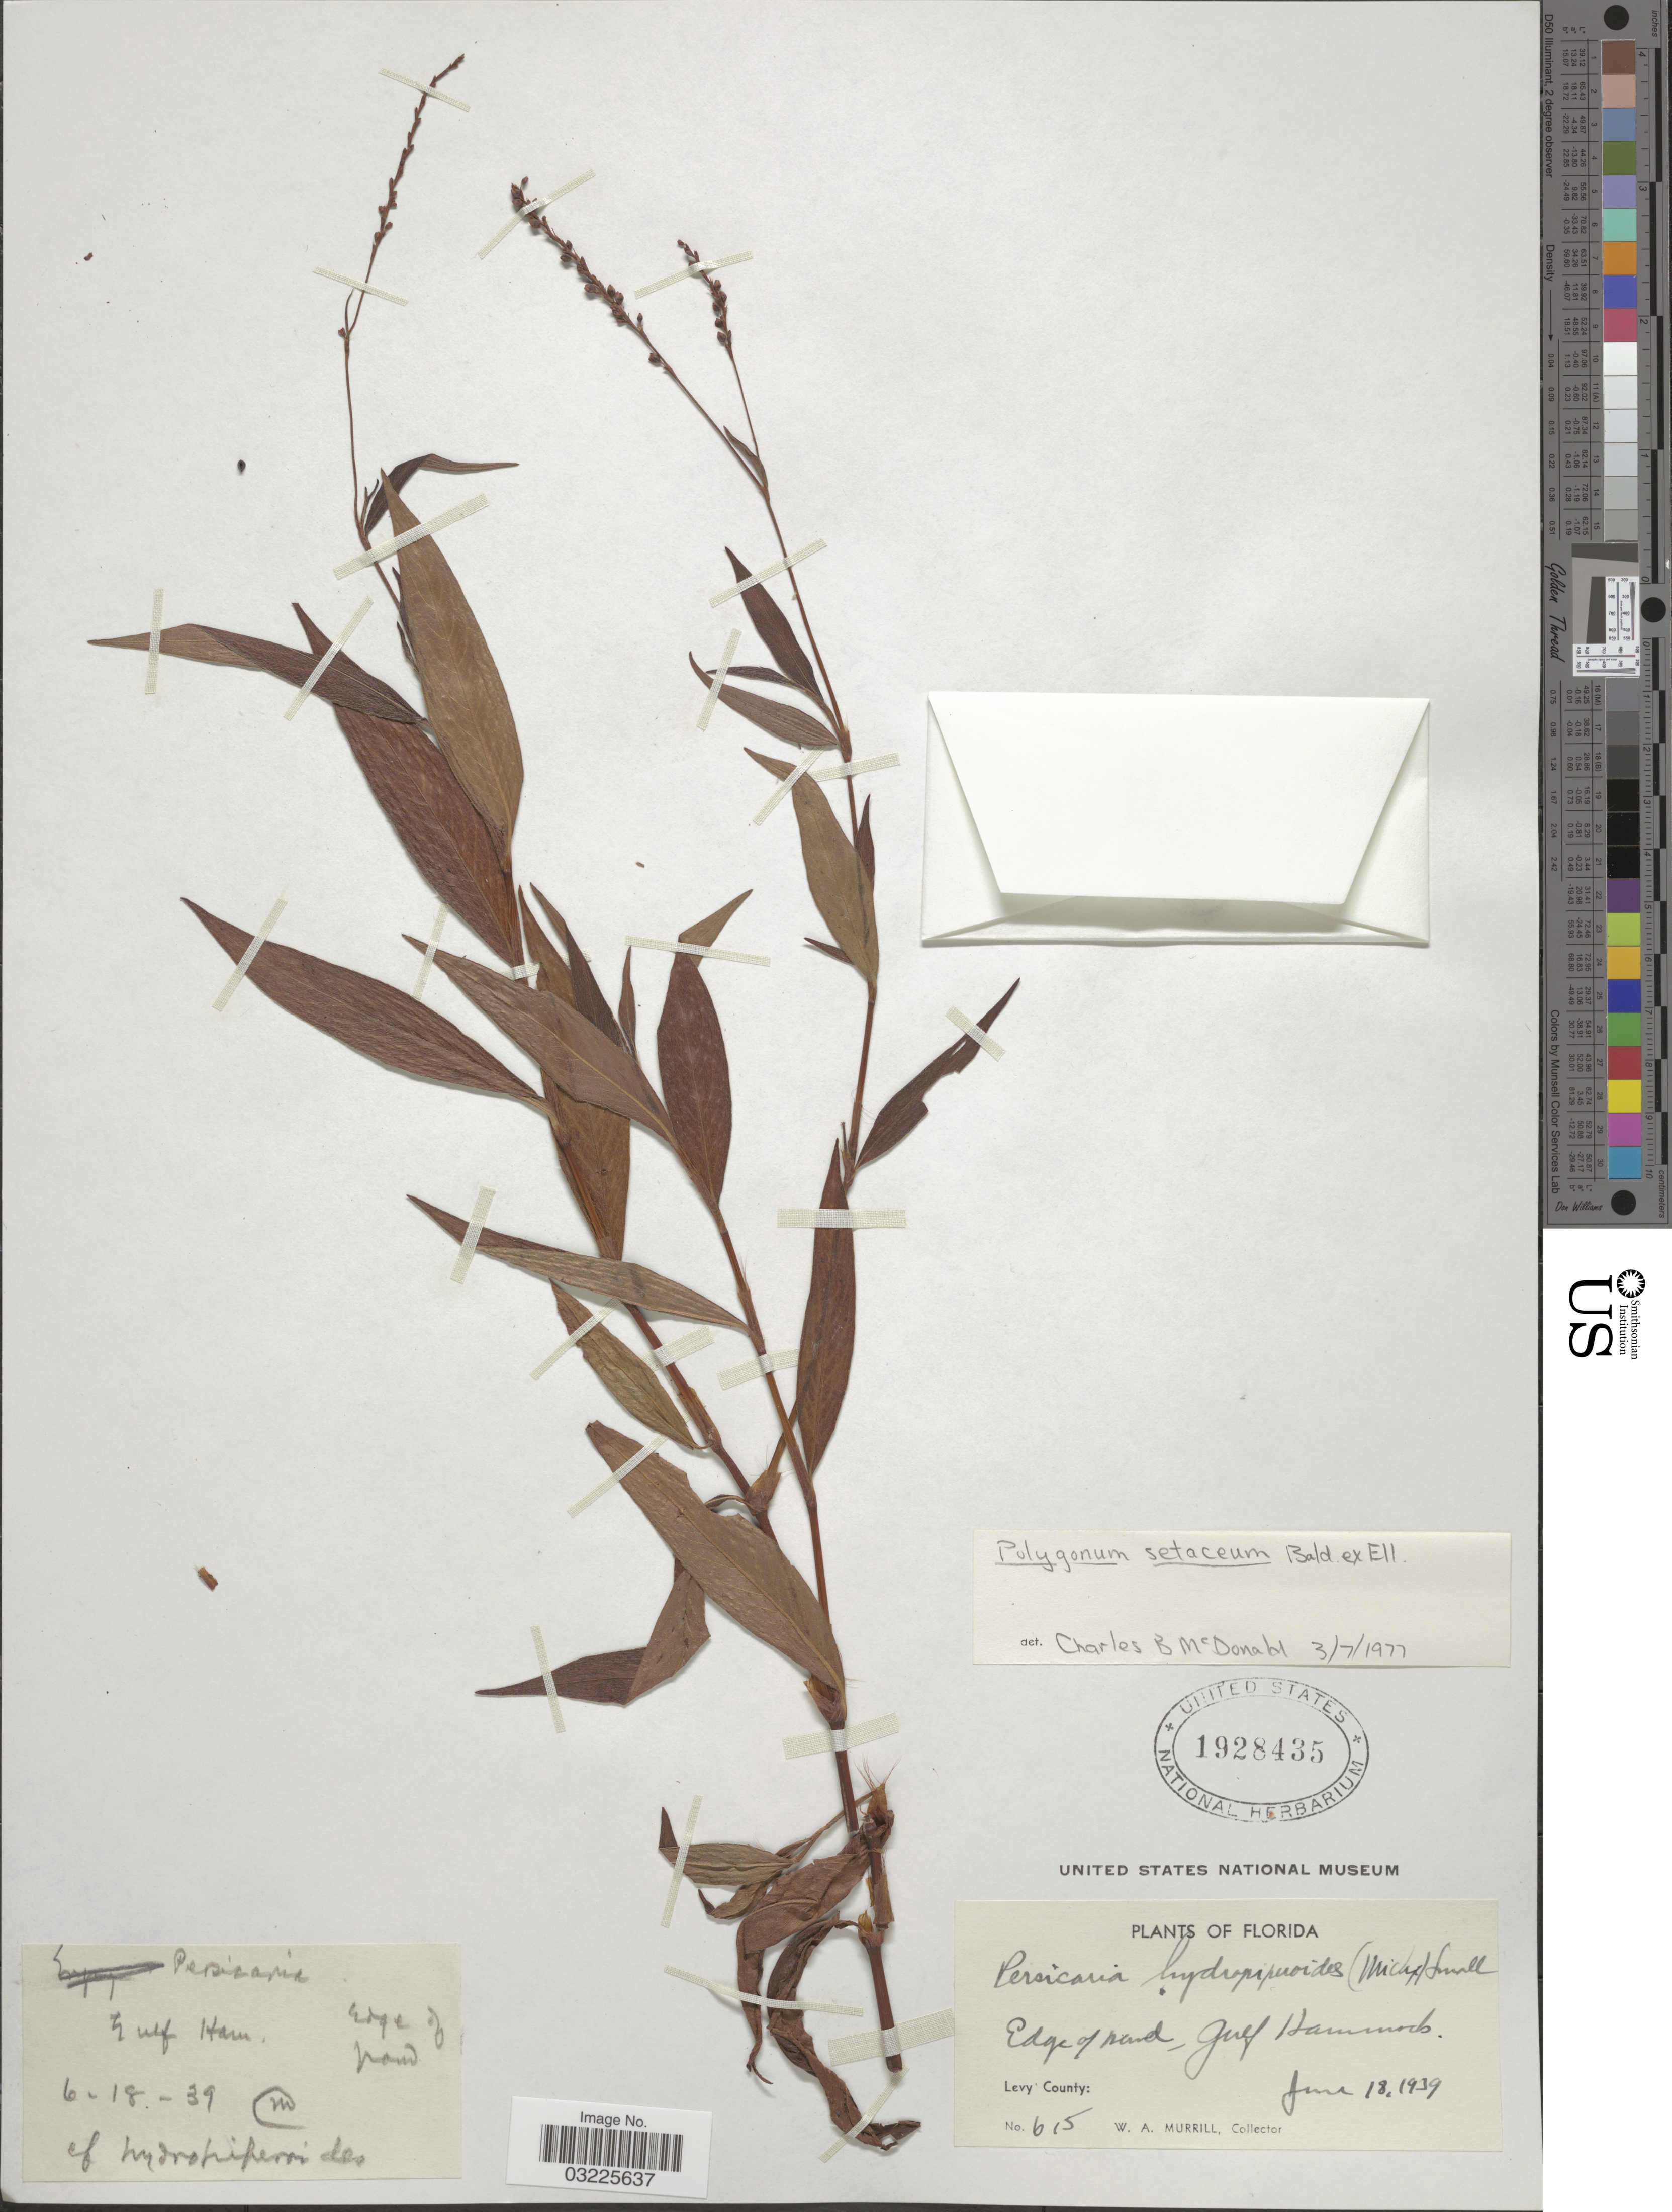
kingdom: Plantae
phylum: Tracheophyta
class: Magnoliopsida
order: Caryophyllales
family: Polygonaceae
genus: Persicaria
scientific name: Persicaria setacea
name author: Small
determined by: Atha, D. E.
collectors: W. A. Murrill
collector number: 615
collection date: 1939-06-18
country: United States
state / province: Florida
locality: Edge of pond, Gulf Hammock. Levy County.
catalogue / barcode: US 1928435